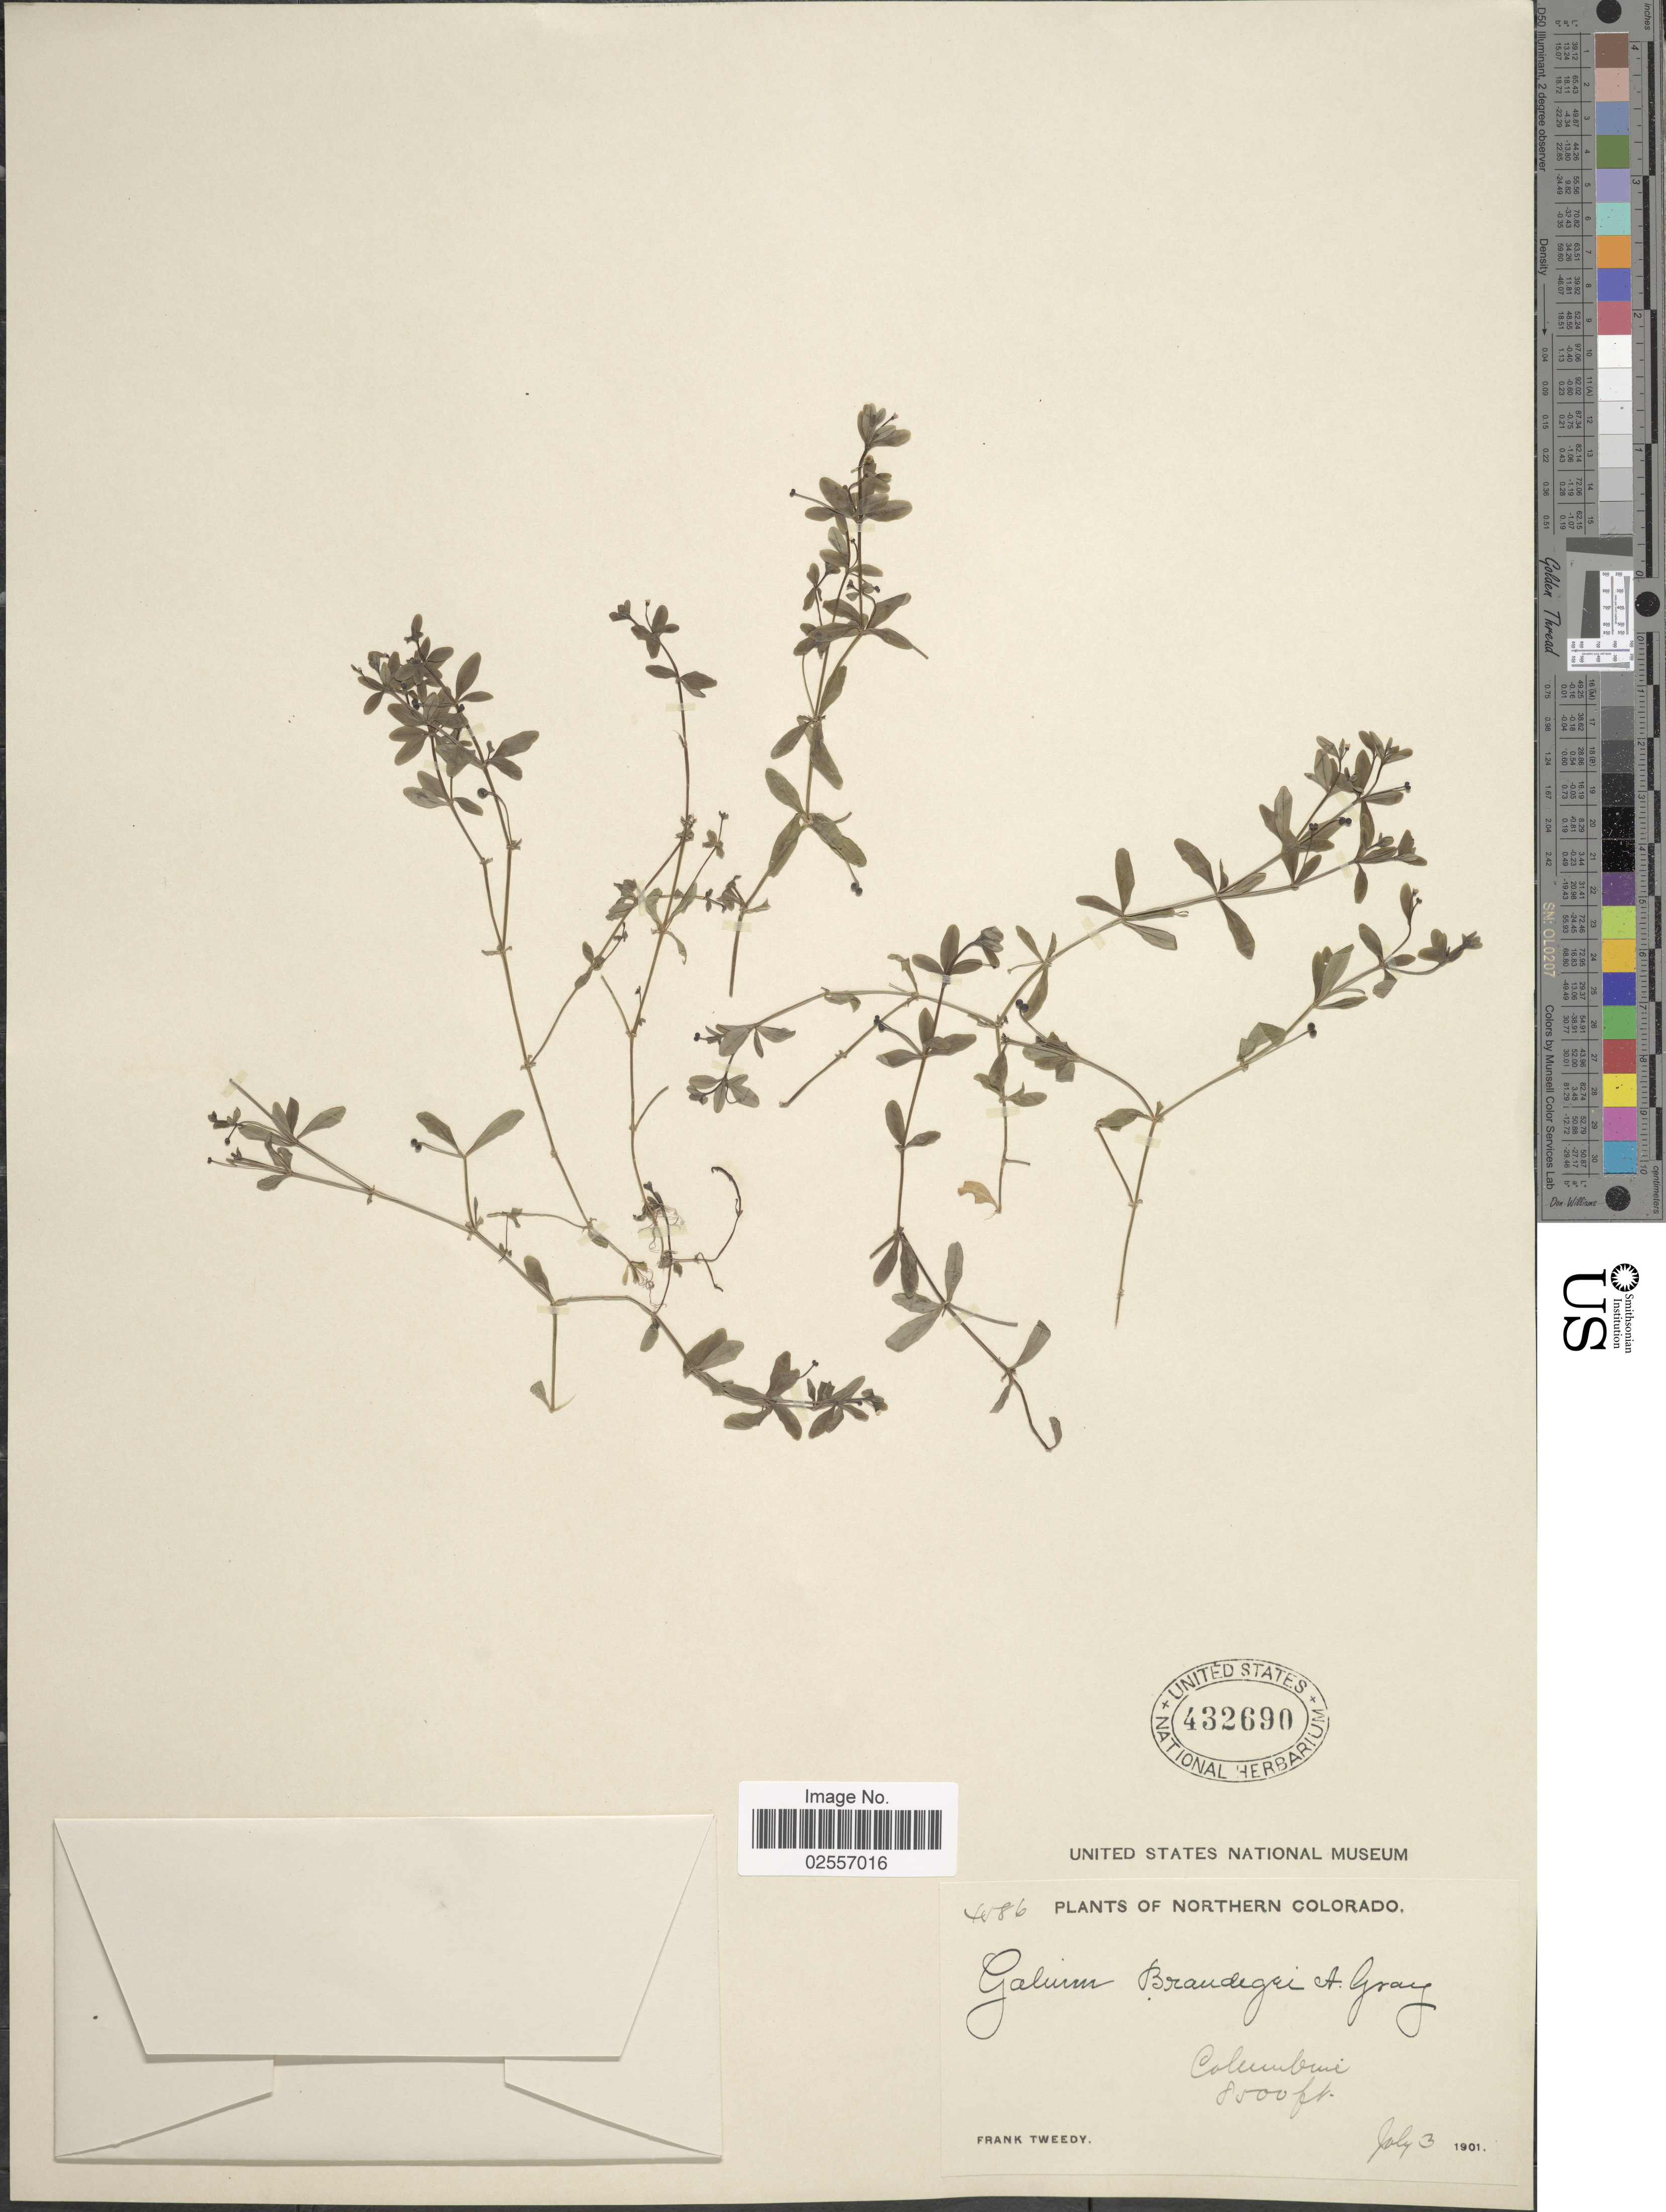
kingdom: Plantae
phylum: Tracheophyta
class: Magnoliopsida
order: Gentianales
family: Rubiaceae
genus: Galium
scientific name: Galium boreale L.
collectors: F. Tweedy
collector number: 4586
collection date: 1901-07-03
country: United States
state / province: Colorado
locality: Northern Colorado, Columbine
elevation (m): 2591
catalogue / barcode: US 432690